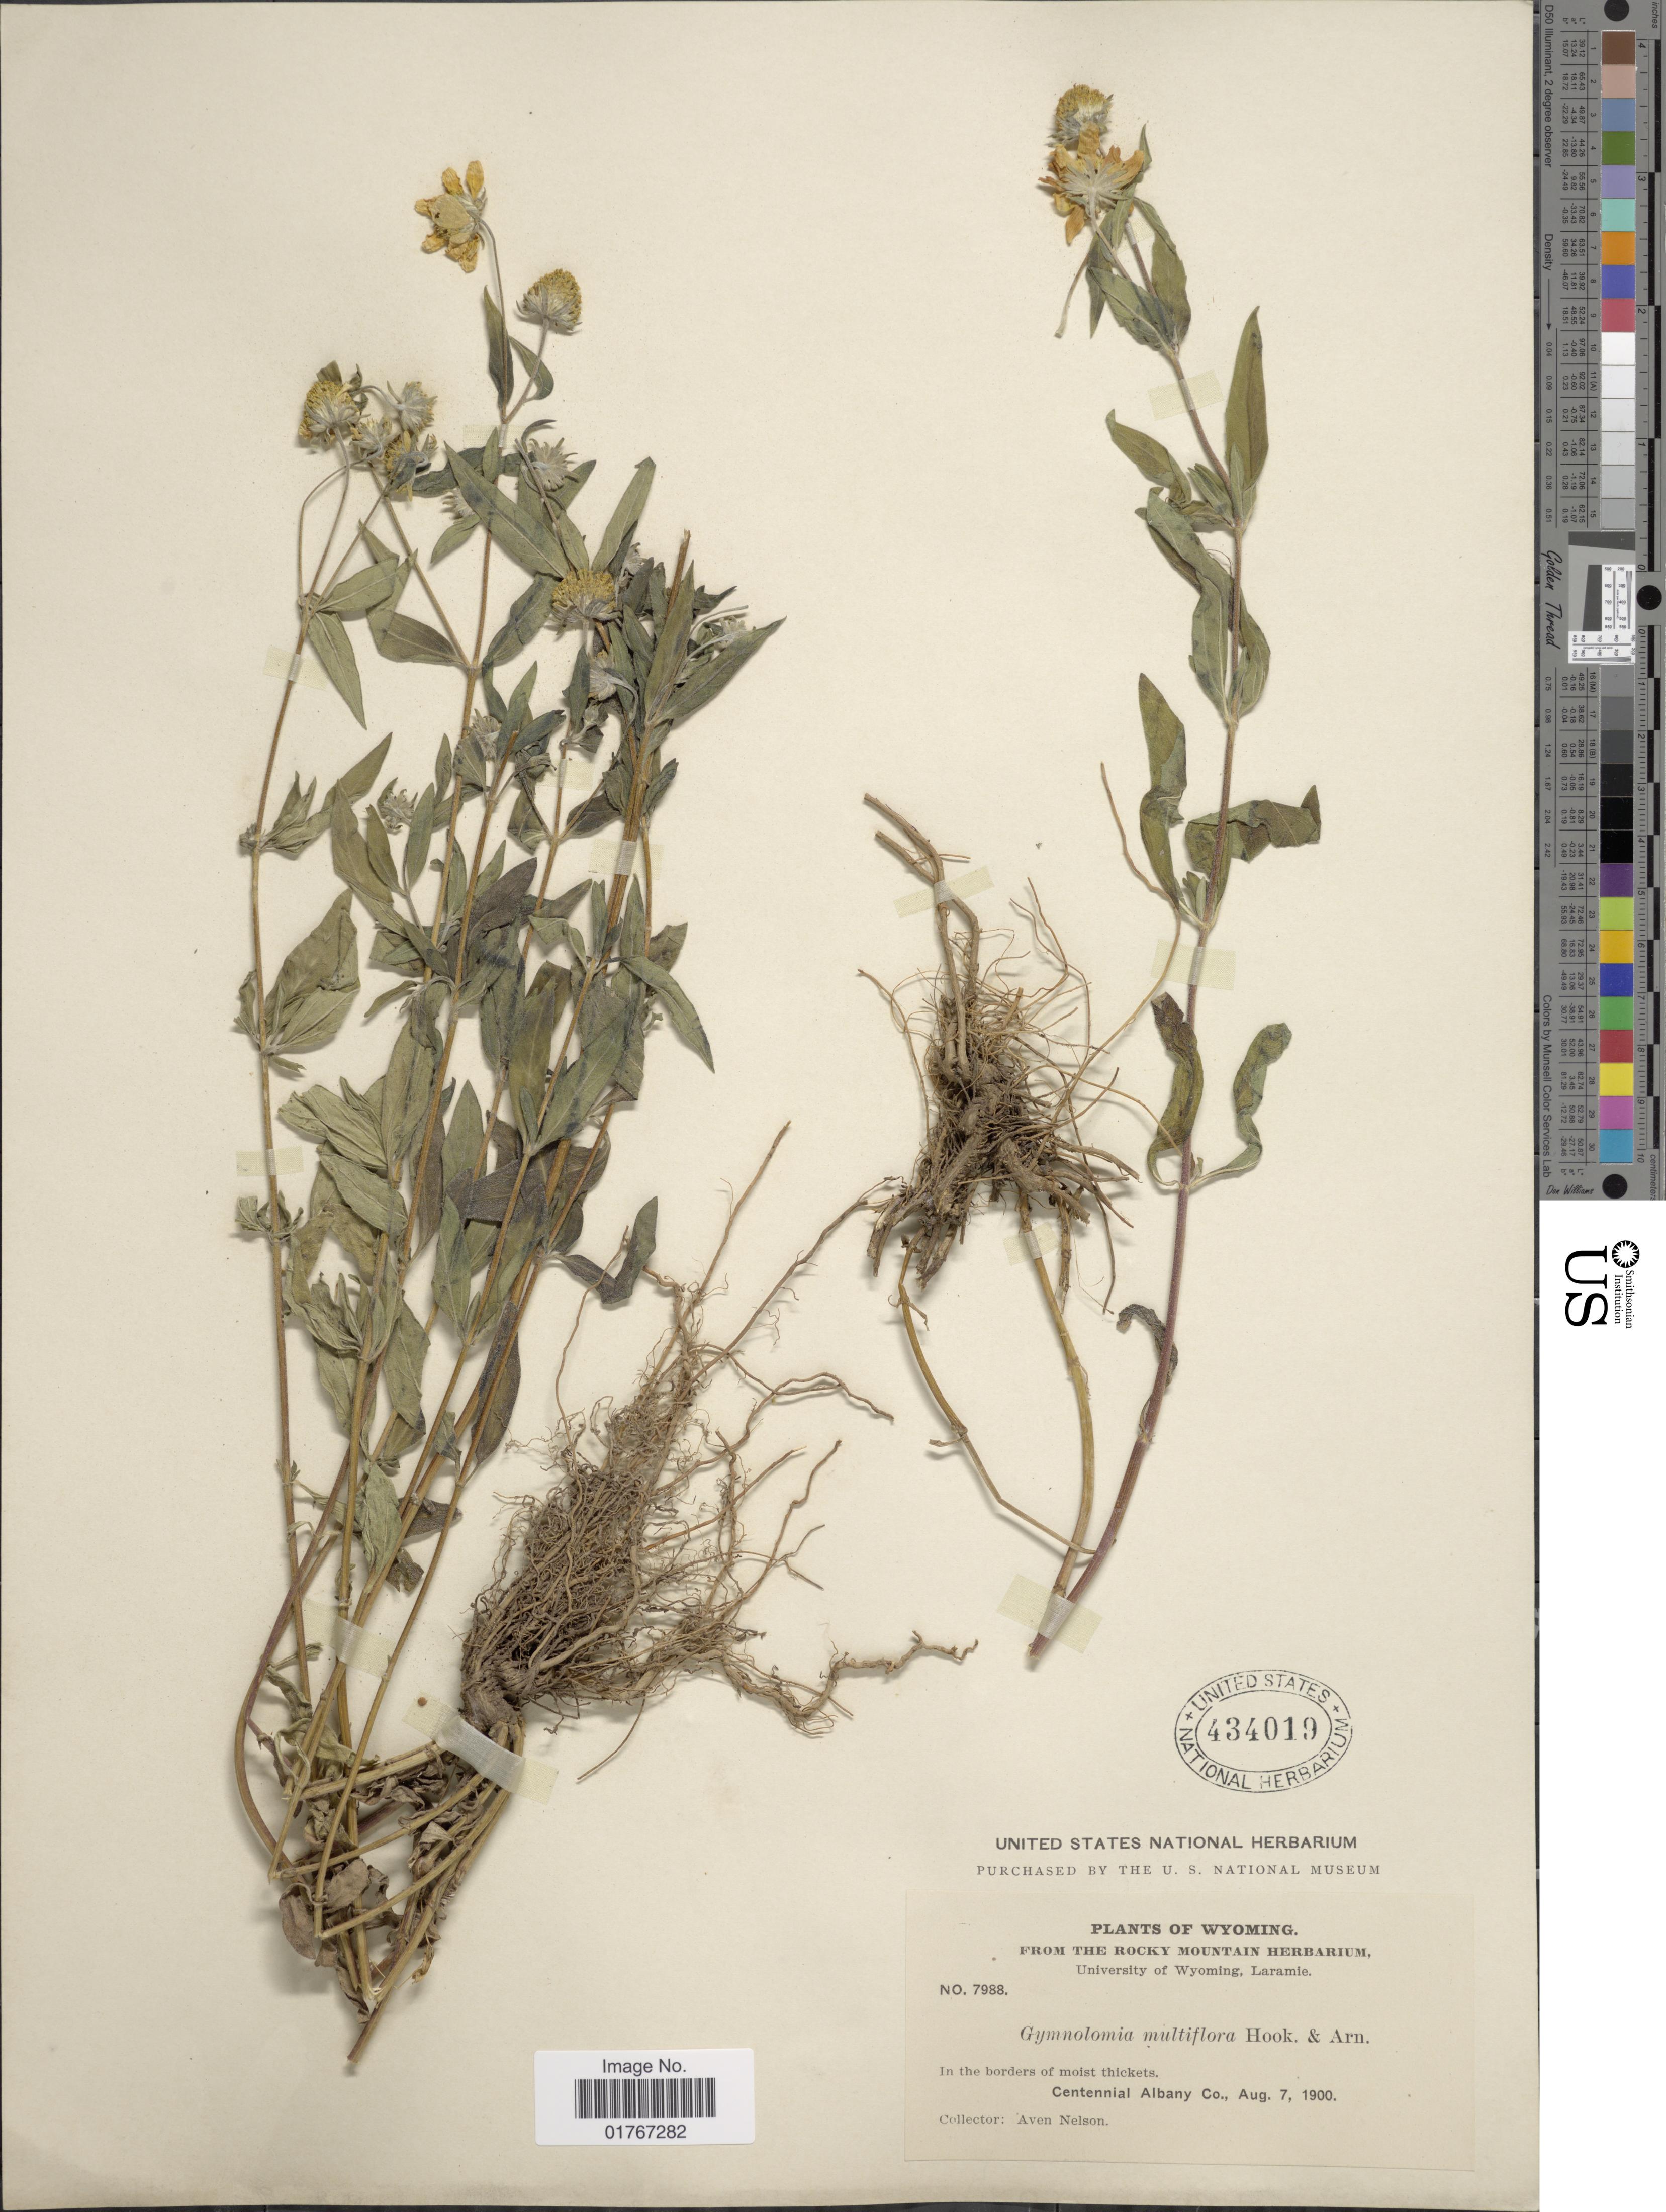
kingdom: Plantae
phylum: Tracheophyta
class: Magnoliopsida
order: Asterales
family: Asteraceae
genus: Heliomeris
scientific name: Heliomeris multiflora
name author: Nutt.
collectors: A. Nelson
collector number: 7988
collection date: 1900-08-07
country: United States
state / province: Wyoming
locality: In the borders of moist thickets, Centennial Albany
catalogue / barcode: US 434019